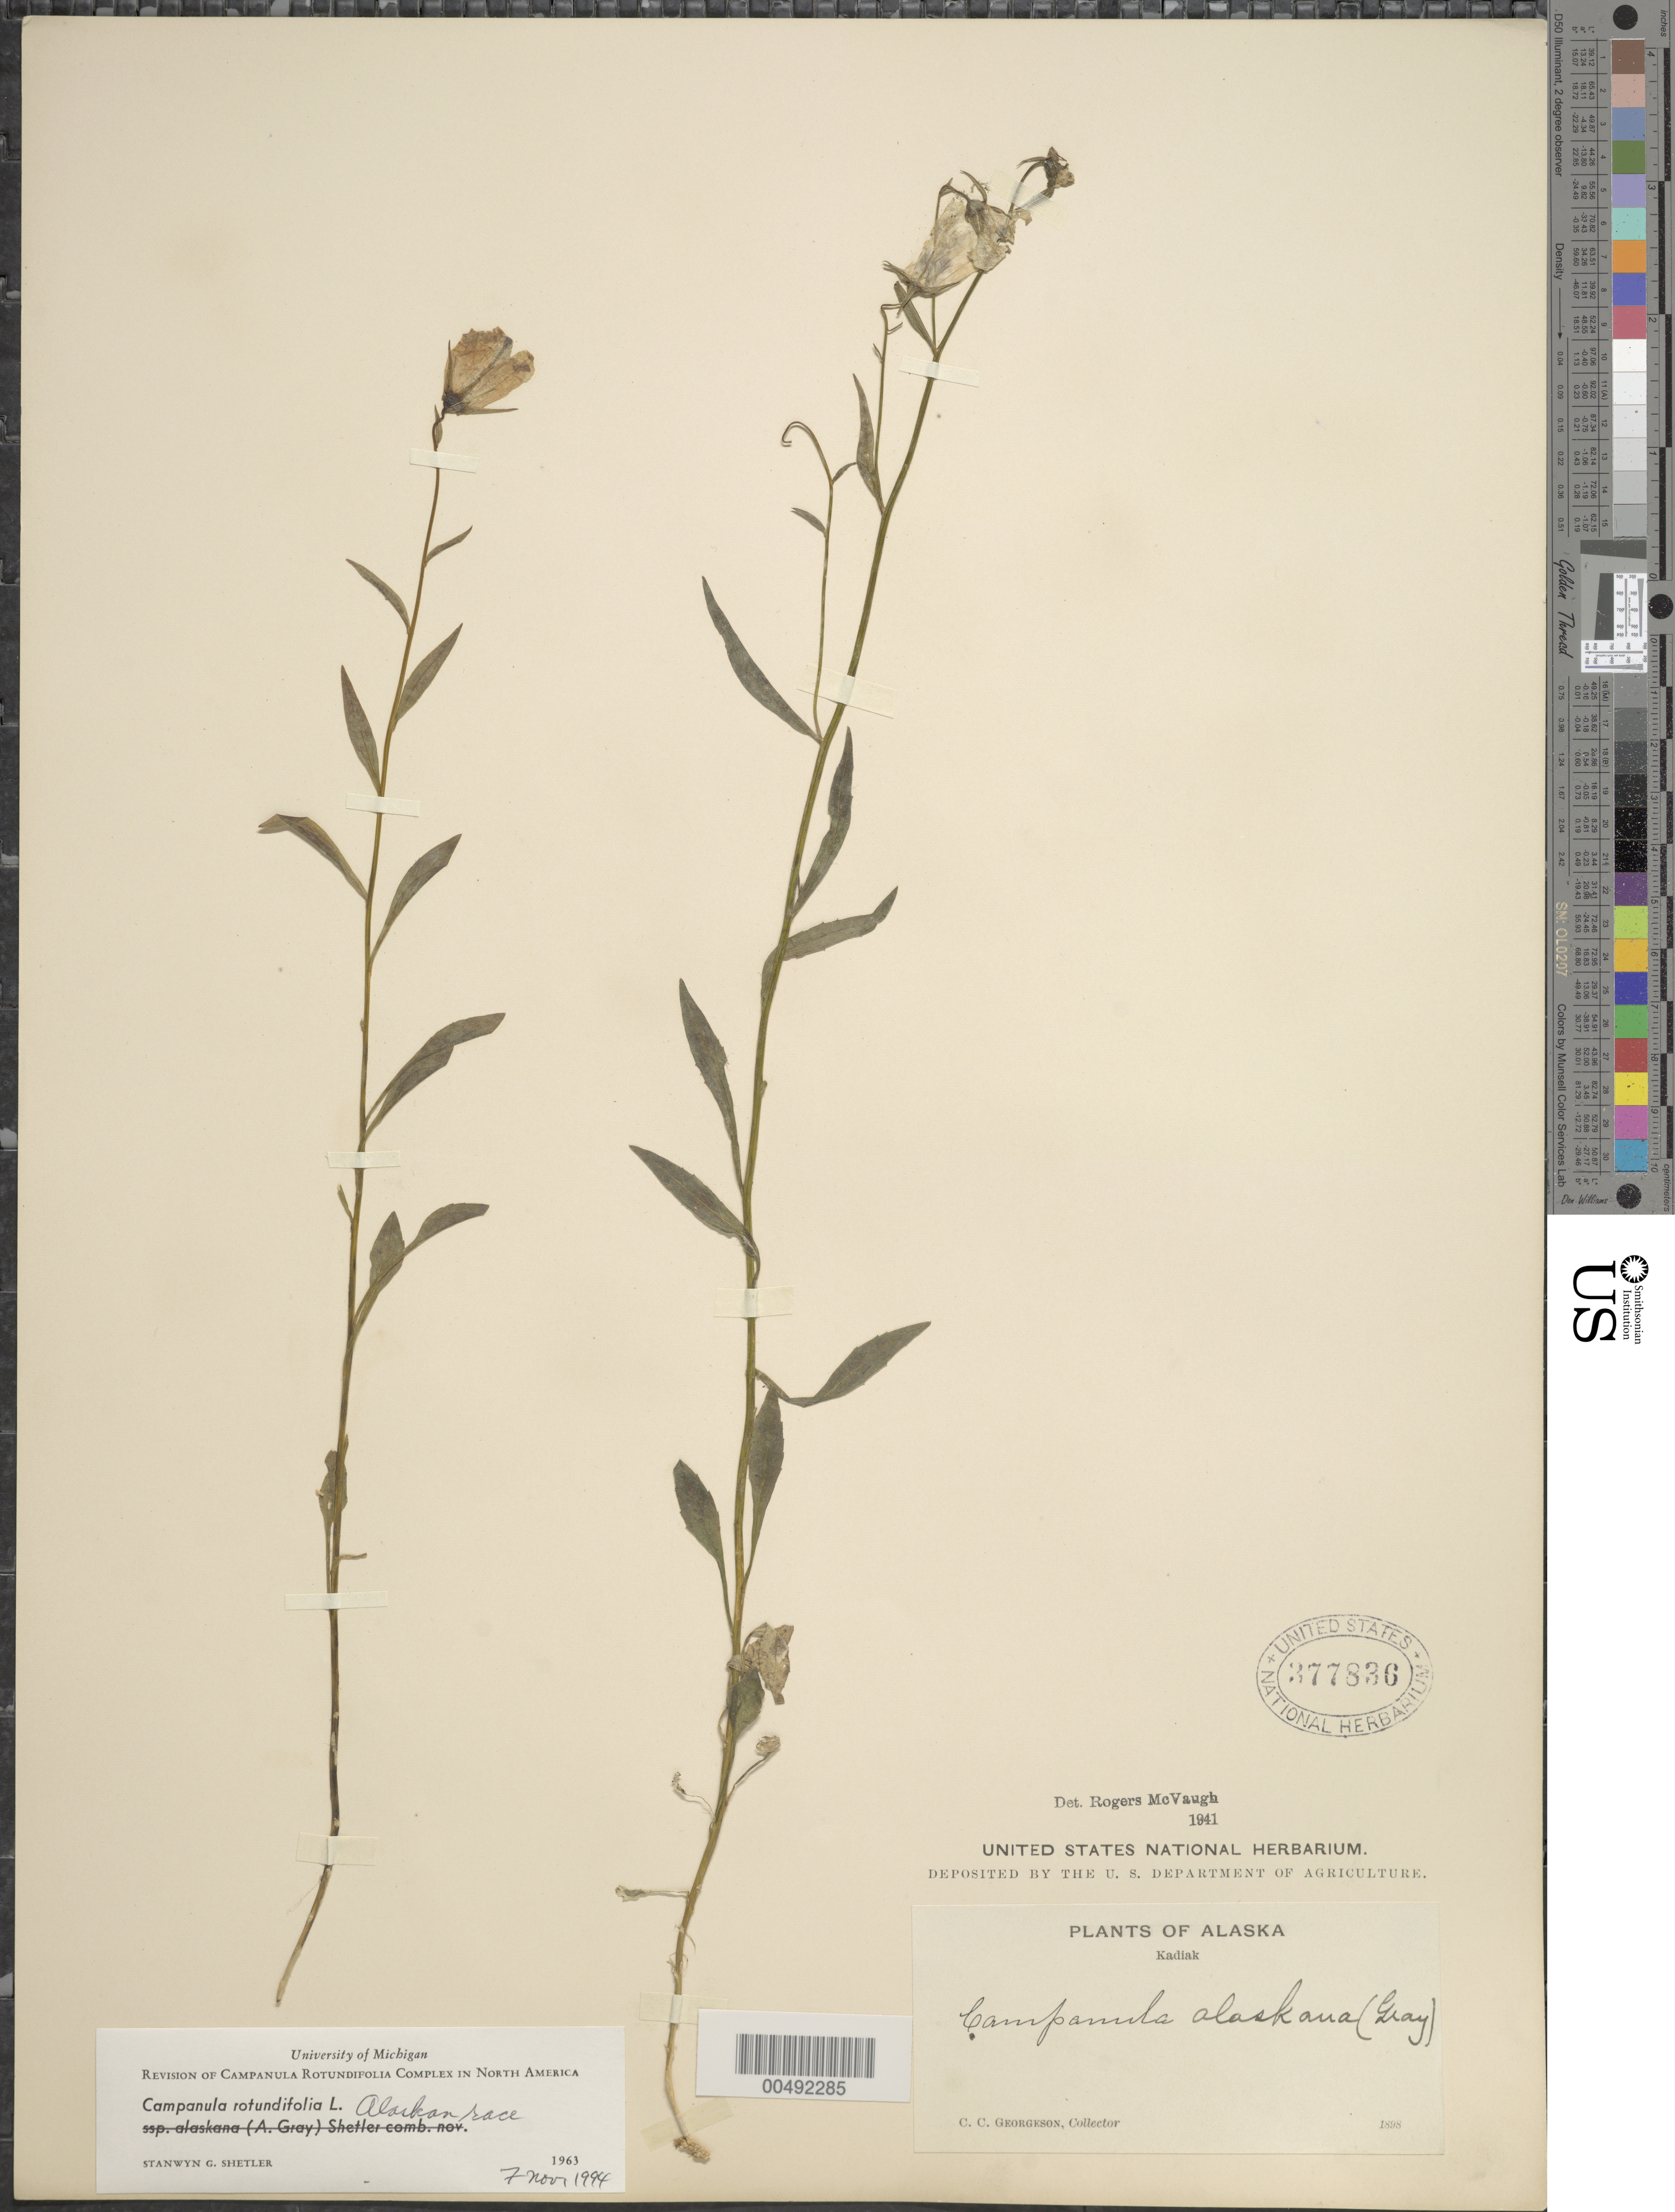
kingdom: Plantae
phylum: Tracheophyta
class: Magnoliopsida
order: Asterales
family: Campanulaceae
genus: Campanula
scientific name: Campanula rotundifolia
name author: L.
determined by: Shetler, Stanwyn G., (US), NMNH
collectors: C. Georgeson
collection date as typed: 1898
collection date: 1898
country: United States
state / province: Alaska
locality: Kadiak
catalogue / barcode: US 377836